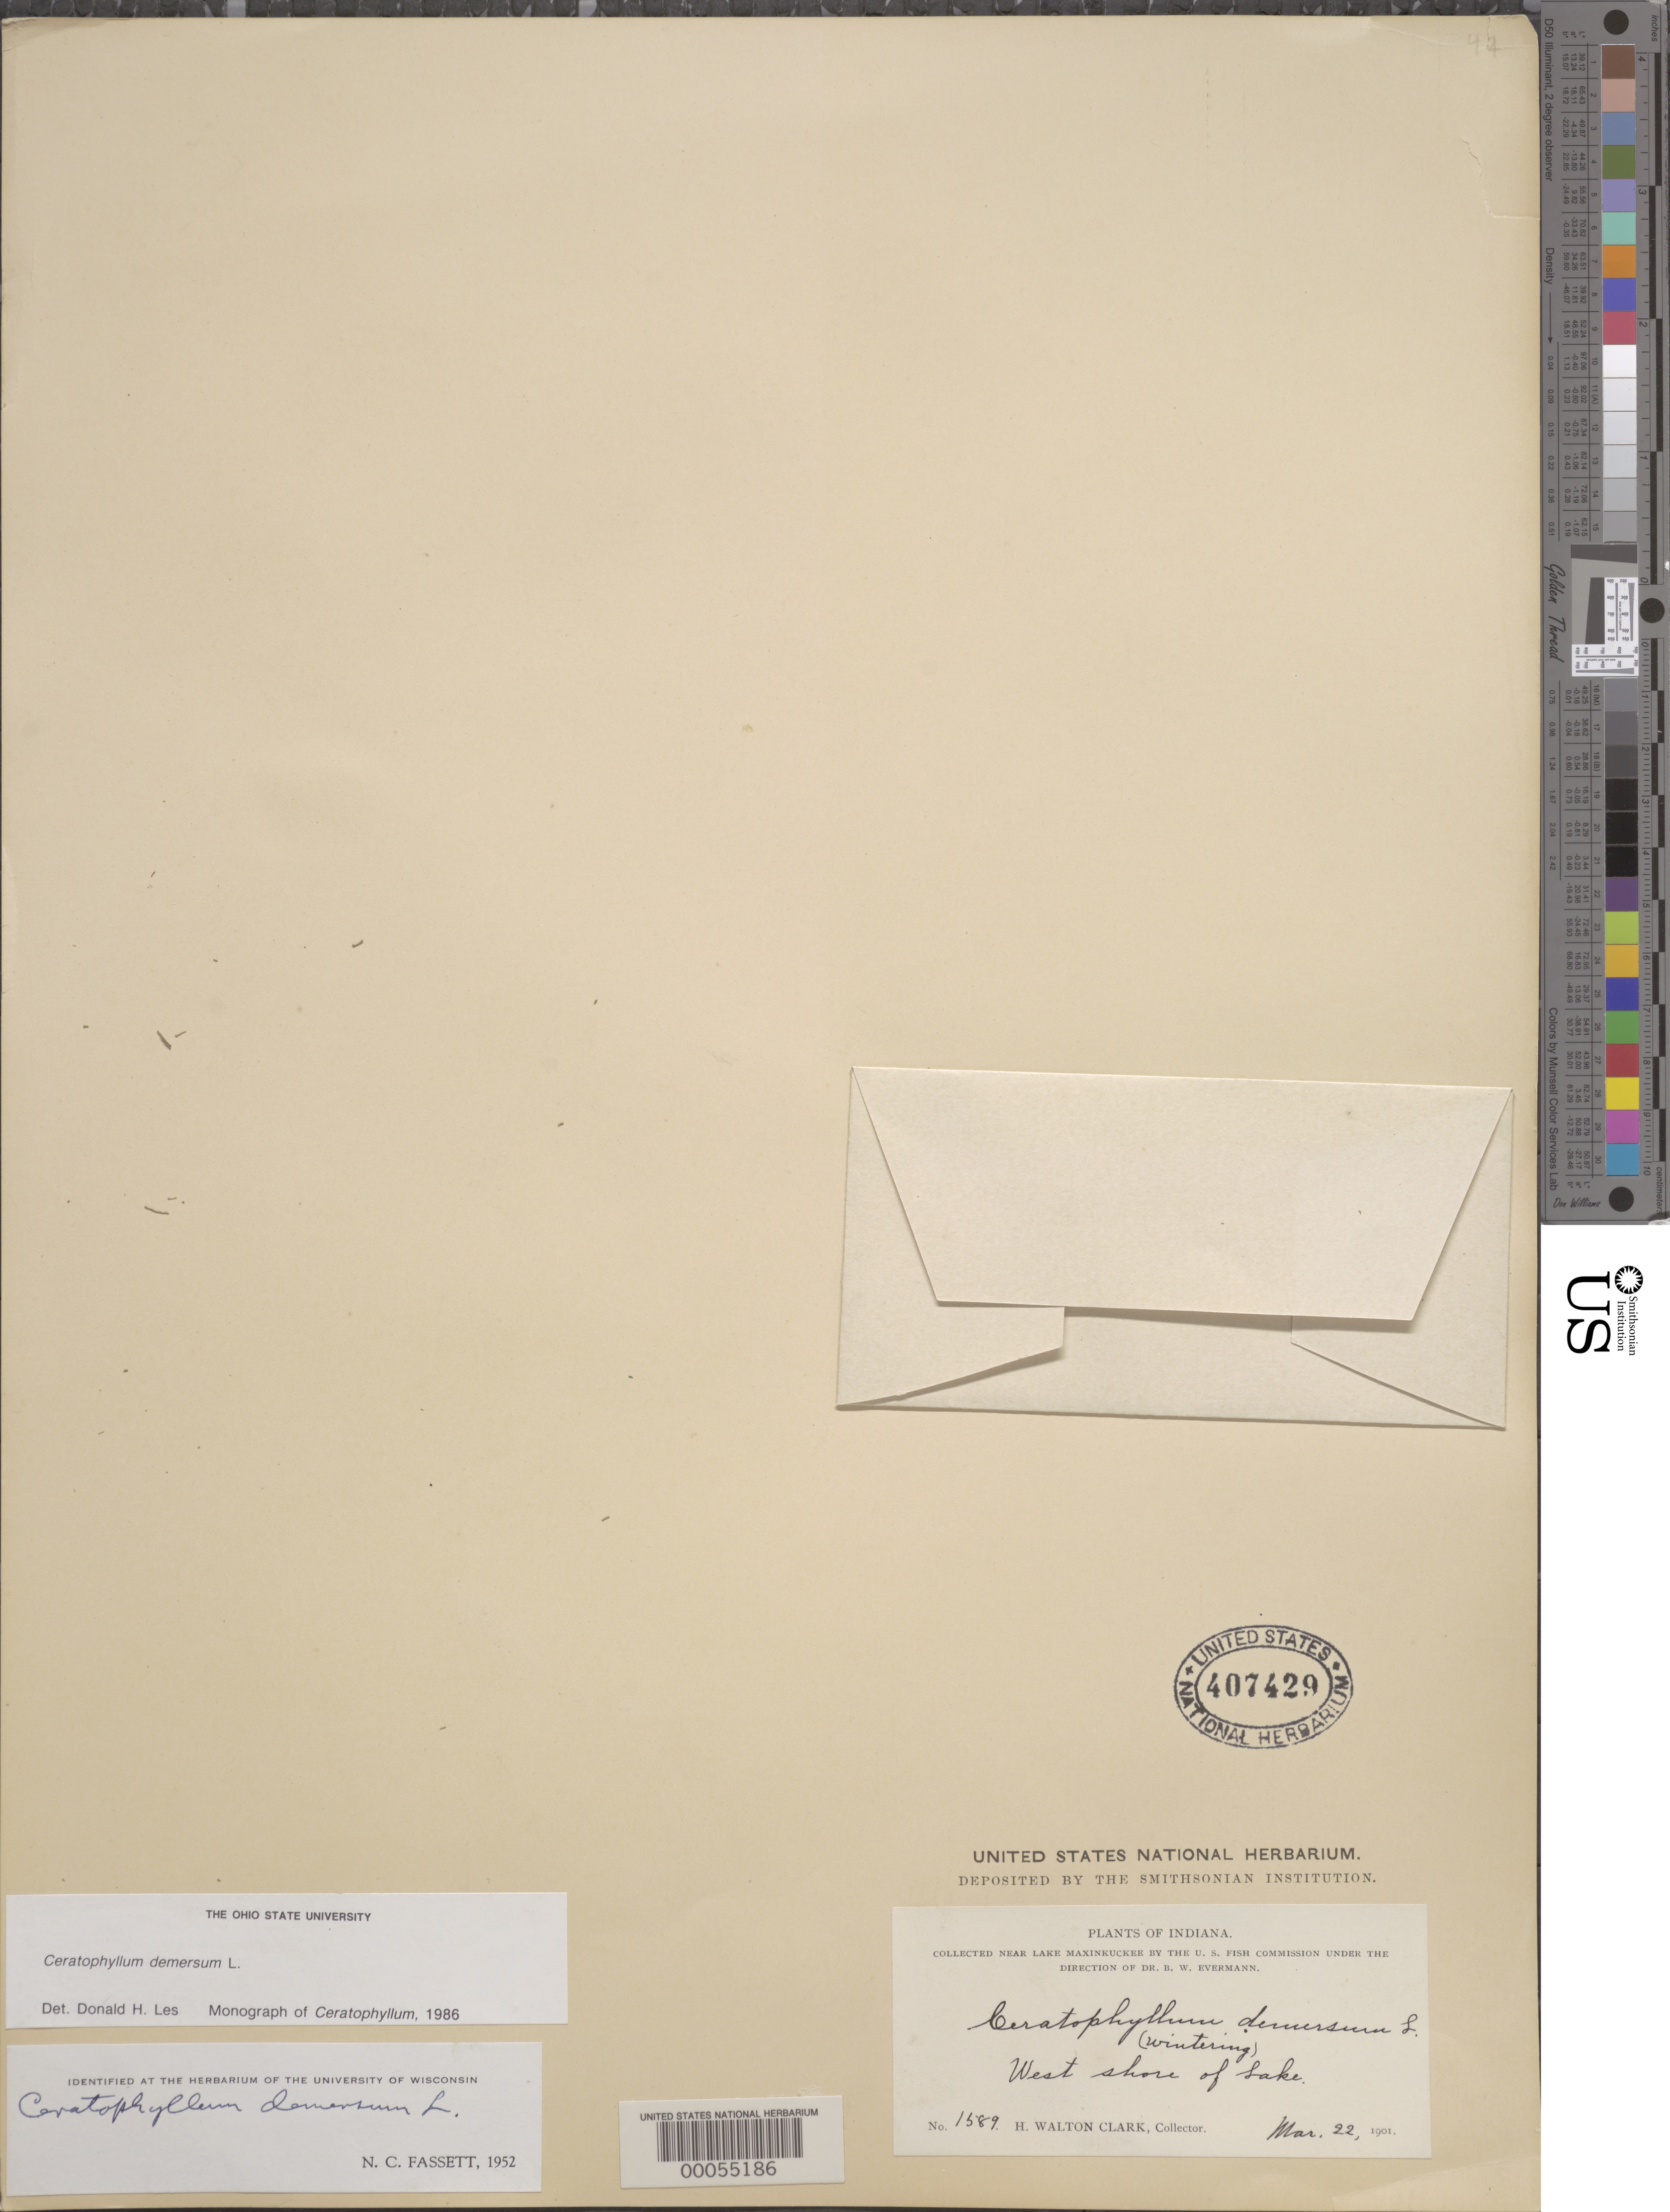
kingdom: Plantae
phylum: Tracheophyta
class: Magnoliopsida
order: Ceratophyllales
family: Ceratophyllaceae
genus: Ceratophyllum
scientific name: Ceratophyllum demersum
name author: L.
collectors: H. W. Clark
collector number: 1589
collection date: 1901-03-22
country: United States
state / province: Indiana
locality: West shore of lake.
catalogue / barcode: US 407429